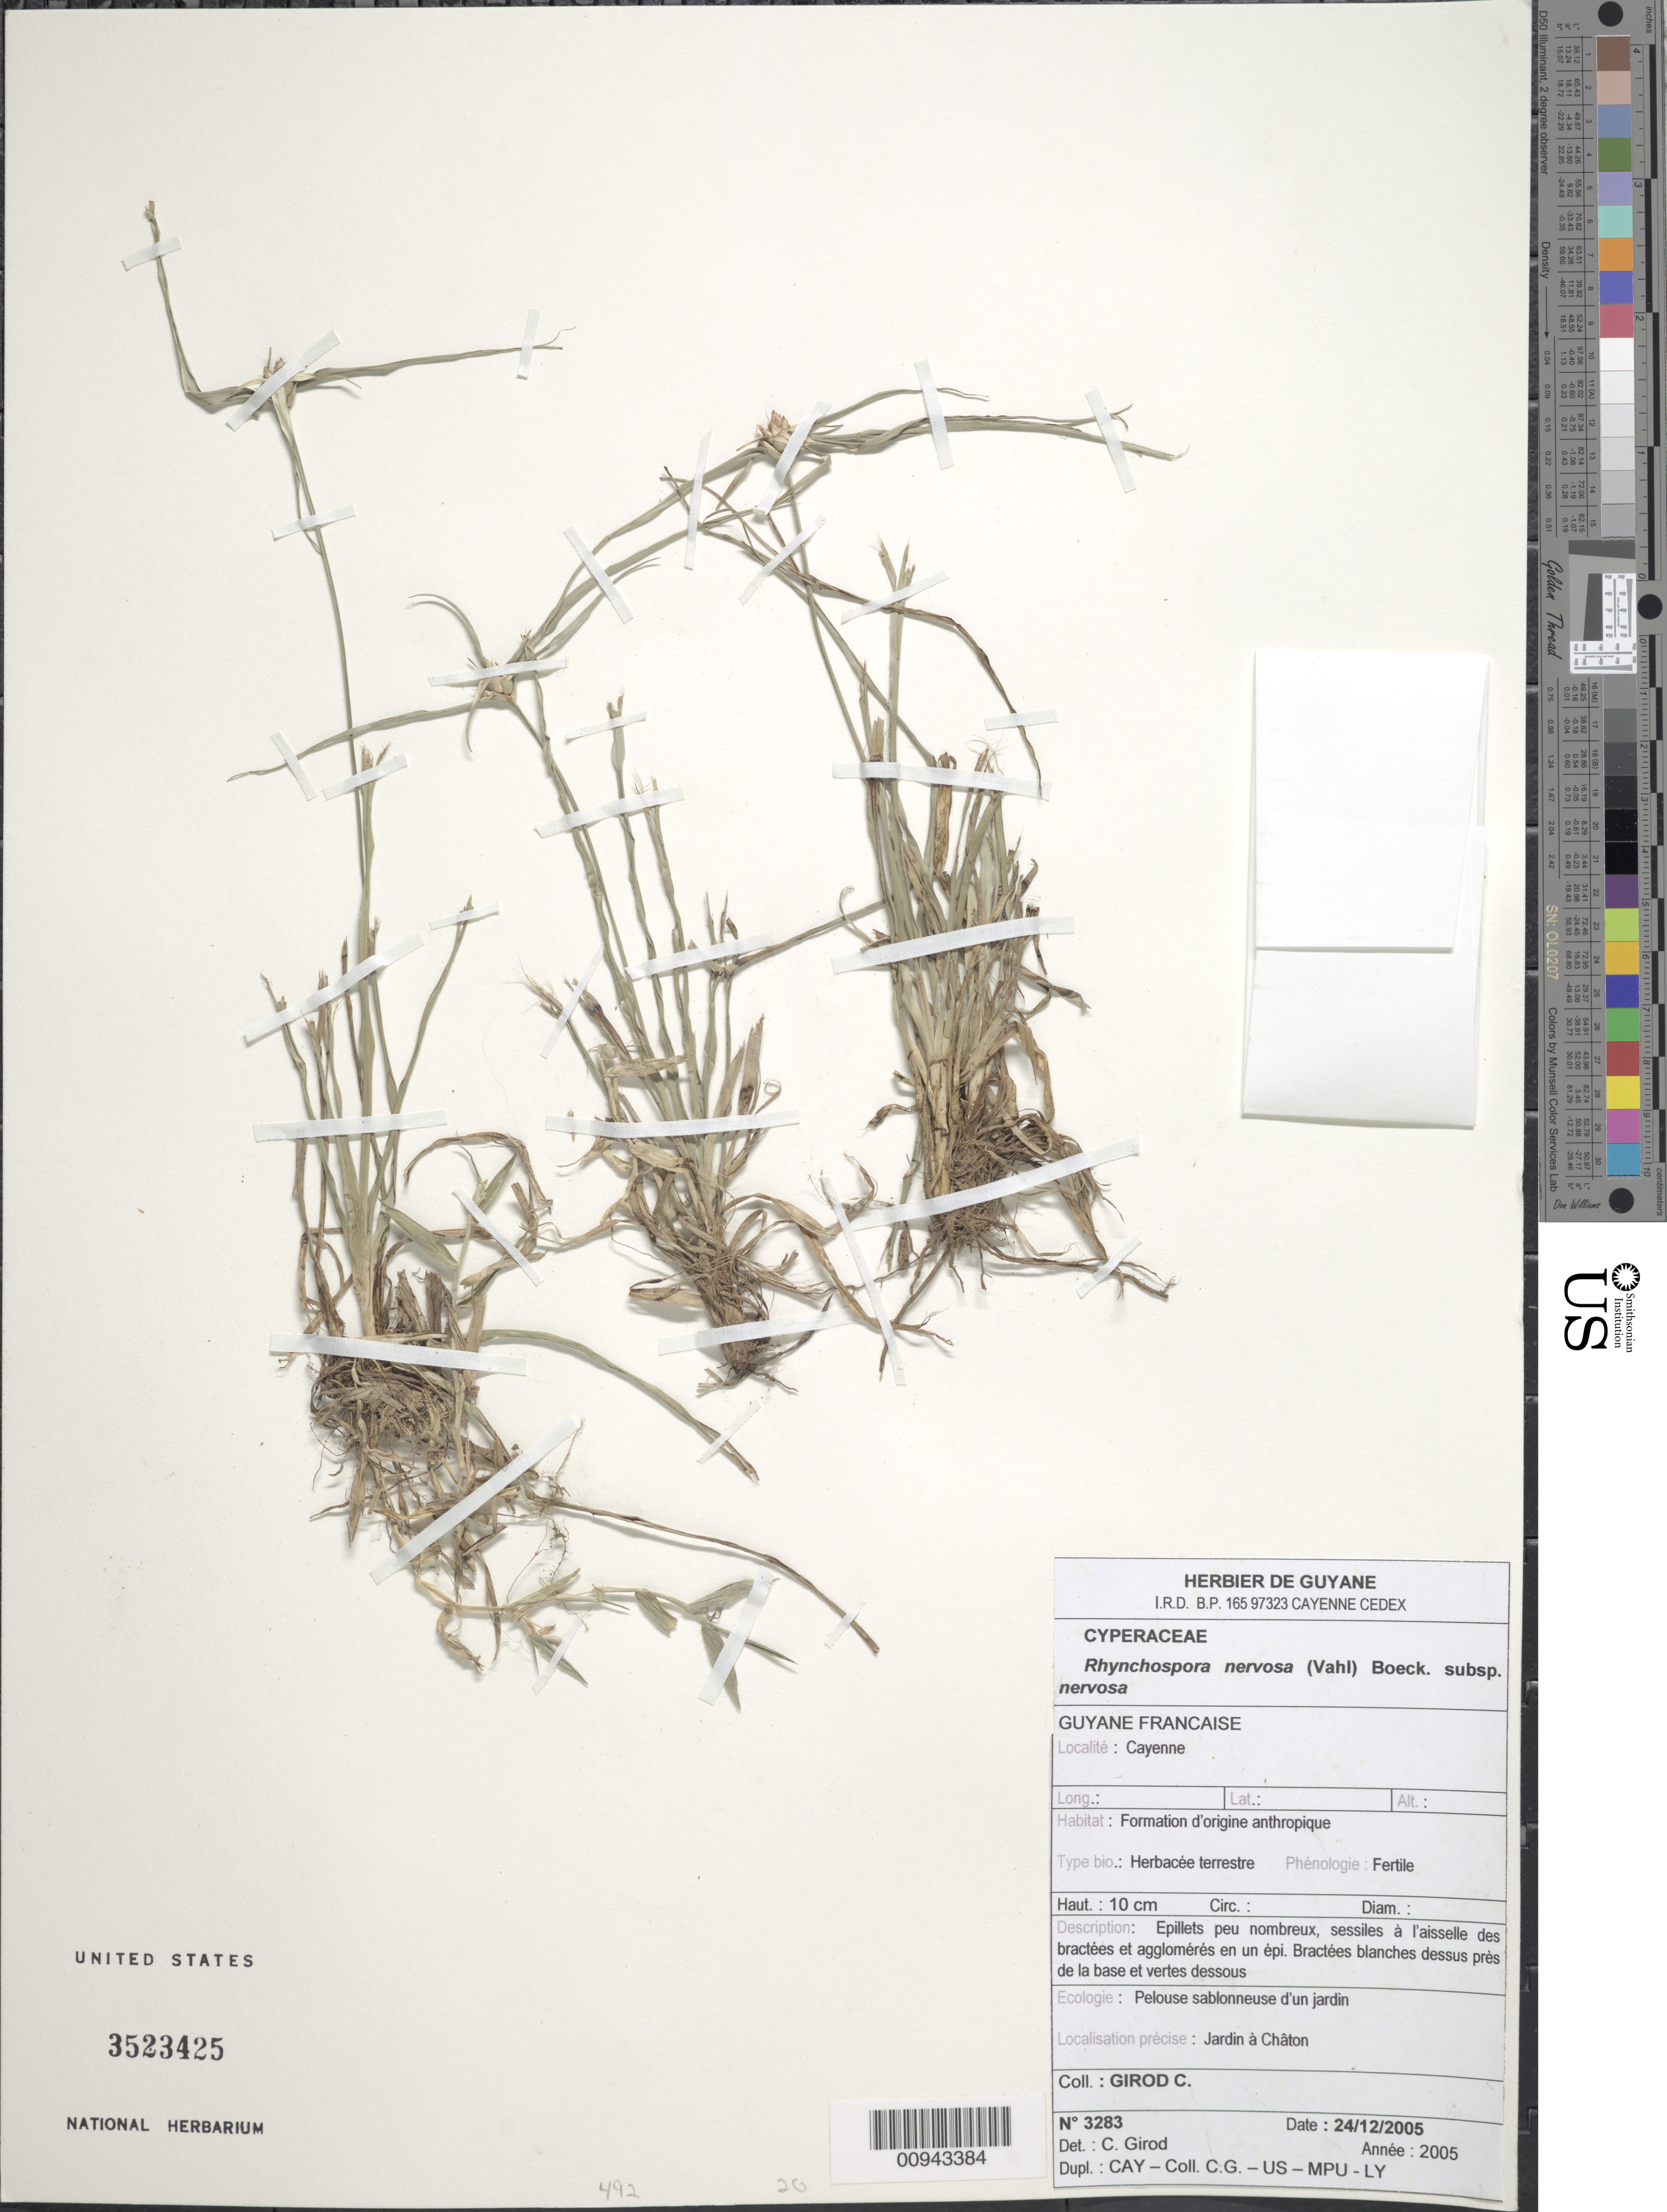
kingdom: Plantae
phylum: Tracheophyta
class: Liliopsida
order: Poales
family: Cyperaceae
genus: Rhynchospora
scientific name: Rhynchospora nervosa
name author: (Vahl) Boeckeler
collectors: C. Girod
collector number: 3283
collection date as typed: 24-Dec-05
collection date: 2005-12-24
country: French Guiana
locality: Cayenne, Jardin a Châton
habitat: Formation d'origine anthropique; pelouse sablonneuse d'un jardin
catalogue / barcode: US 3523425